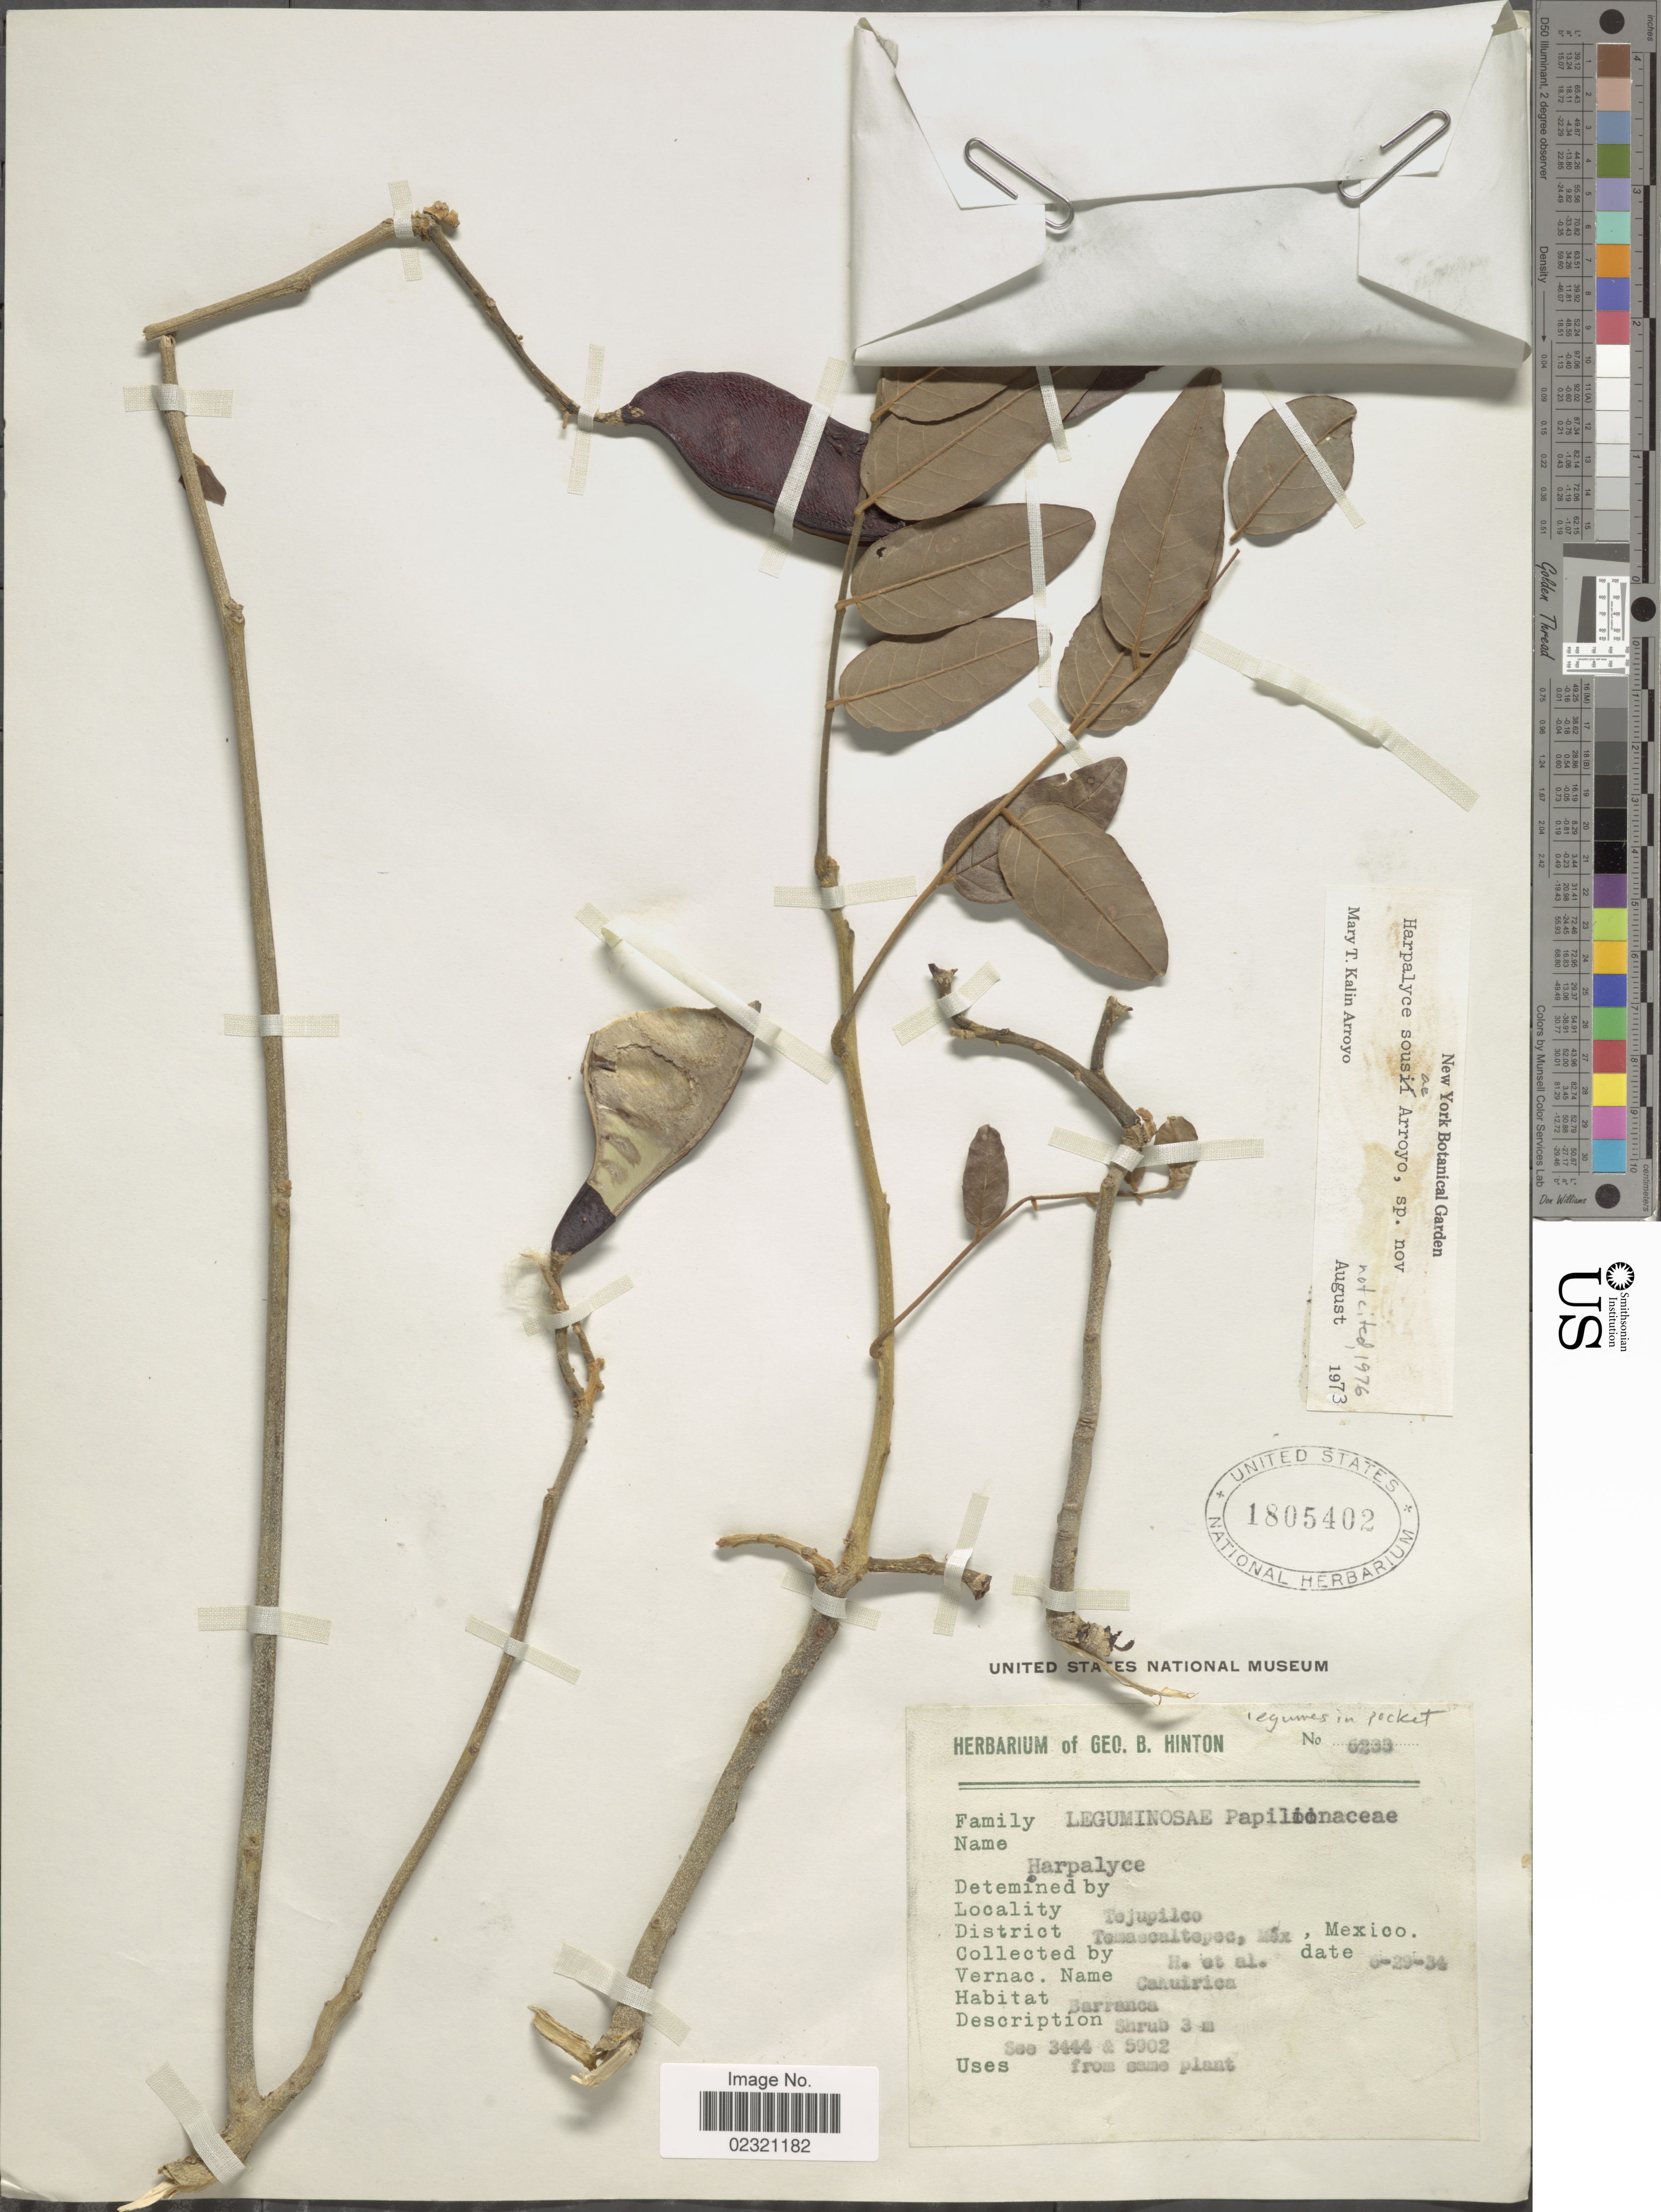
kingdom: Plantae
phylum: Tracheophyta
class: Magnoliopsida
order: Fabales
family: Fabaceae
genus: Harpalyce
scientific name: Harpalyce sousae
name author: Arroyo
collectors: G. B. Hinton & et al.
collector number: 6233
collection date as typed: Transcribed d/m/y: 29/6/34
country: Mexico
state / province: México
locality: Tejupilco, District Temascaltepec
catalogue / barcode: US 1805402